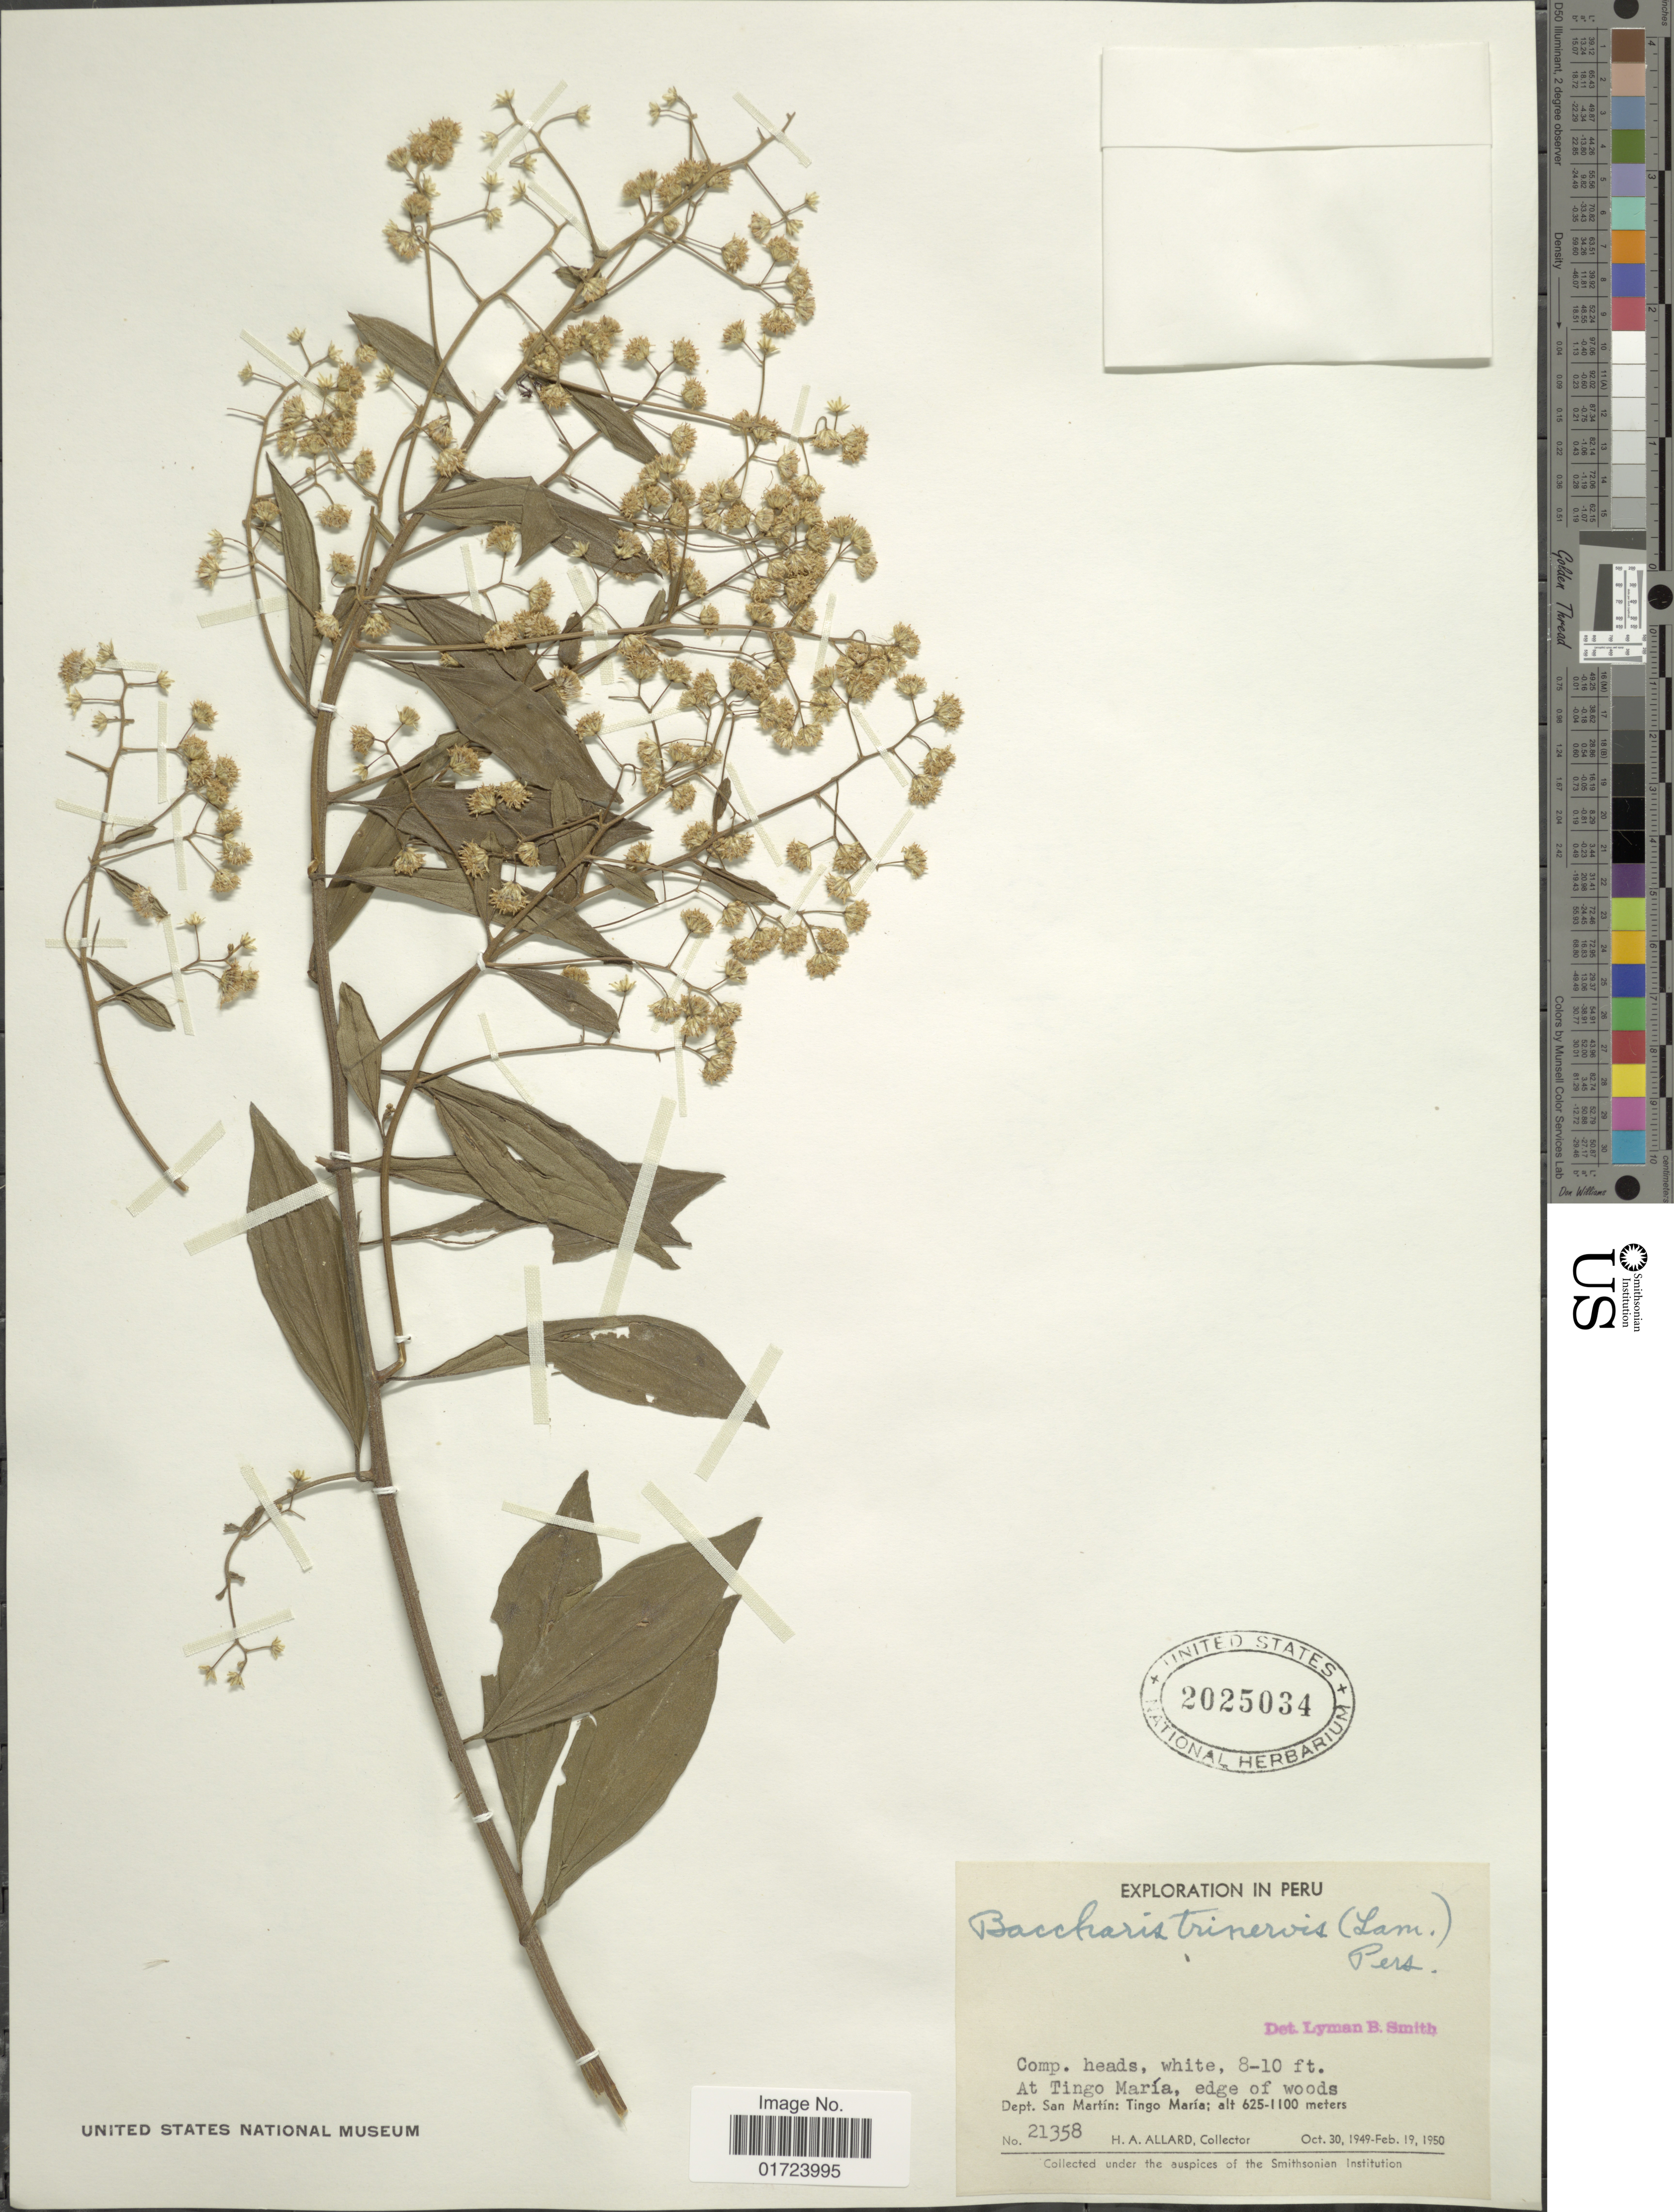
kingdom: Plantae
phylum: Tracheophyta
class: Magnoliopsida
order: Asterales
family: Asteraceae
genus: Baccharis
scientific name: Baccharis trinervis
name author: (Lam.) Pers.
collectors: H. A. Allard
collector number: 21358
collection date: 1949-10-30/1950-02-19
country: Peru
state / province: San Martín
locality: At Tingo Maria, edge of woods, Dept. San Martin: Tingo Maria.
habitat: at edge of woods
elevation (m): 625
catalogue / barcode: US 2025034